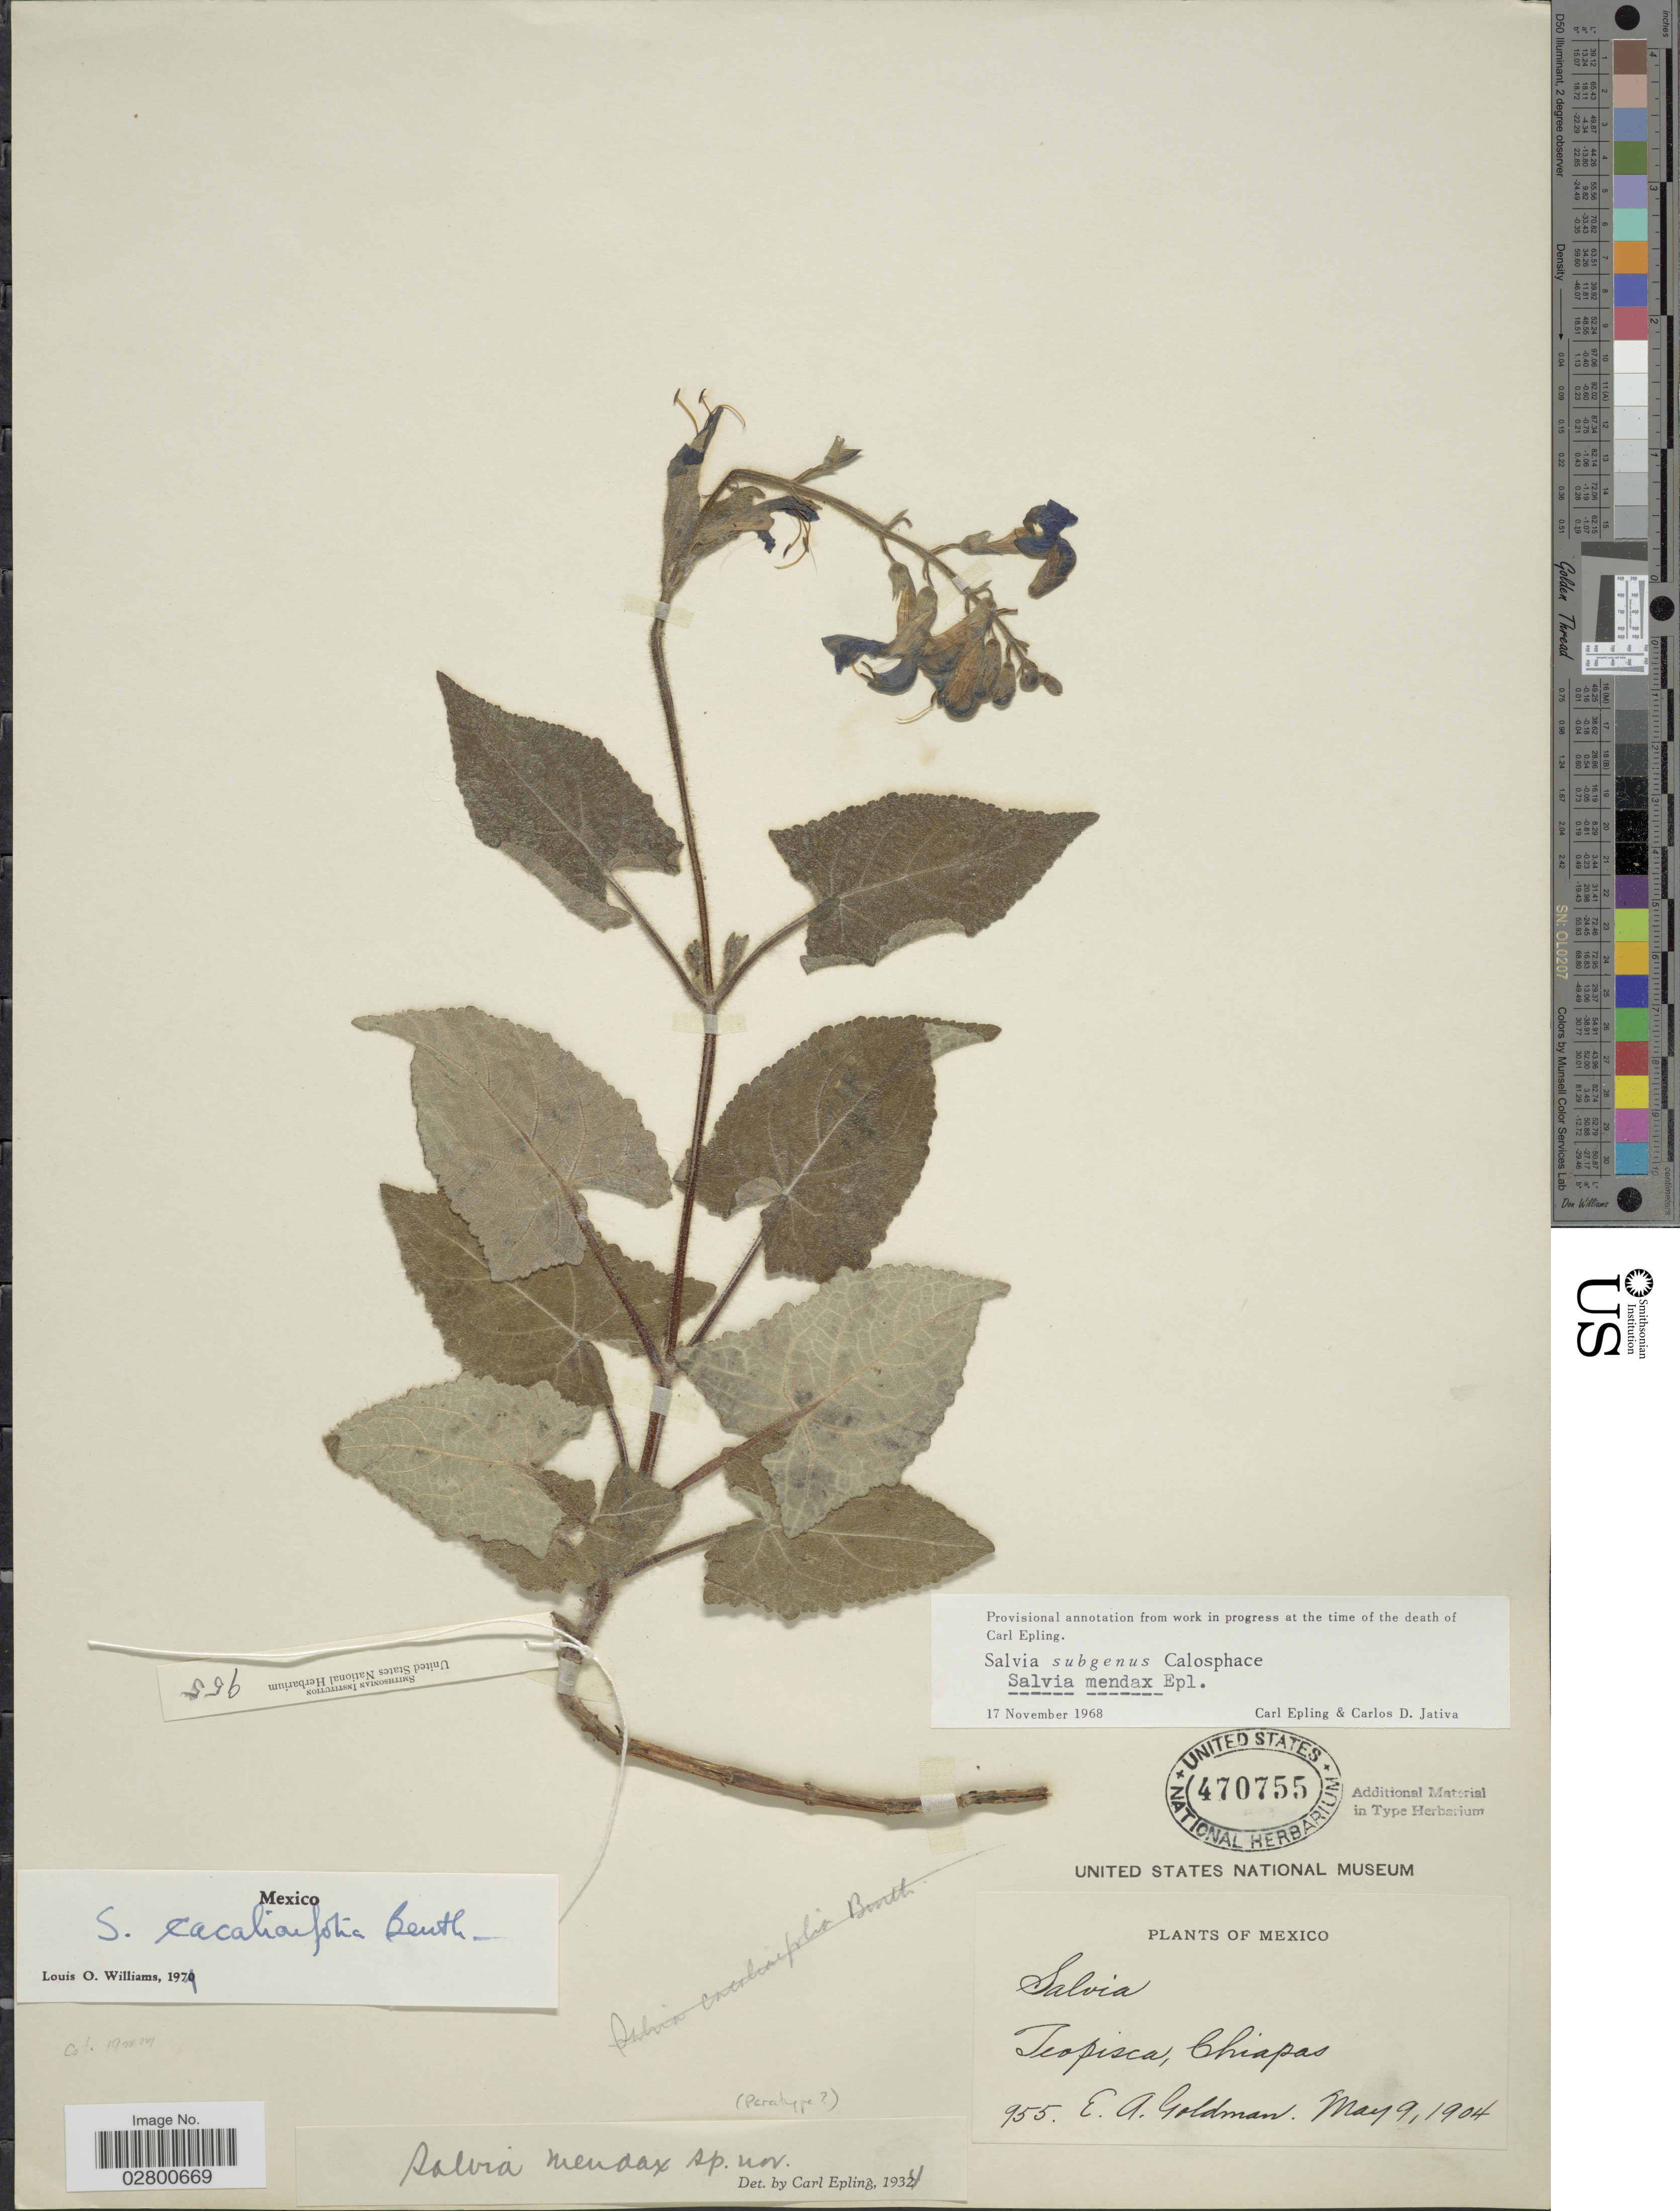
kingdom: Plantae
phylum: Tracheophyta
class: Magnoliopsida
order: Lamiales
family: Lamiaceae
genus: Salvia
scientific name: Salvia cacaliifolia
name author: Benth.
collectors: E. A. Goldman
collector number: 955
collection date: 1904-05-09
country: Mexico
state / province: Chiapas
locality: Teopisca.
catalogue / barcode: US 470755